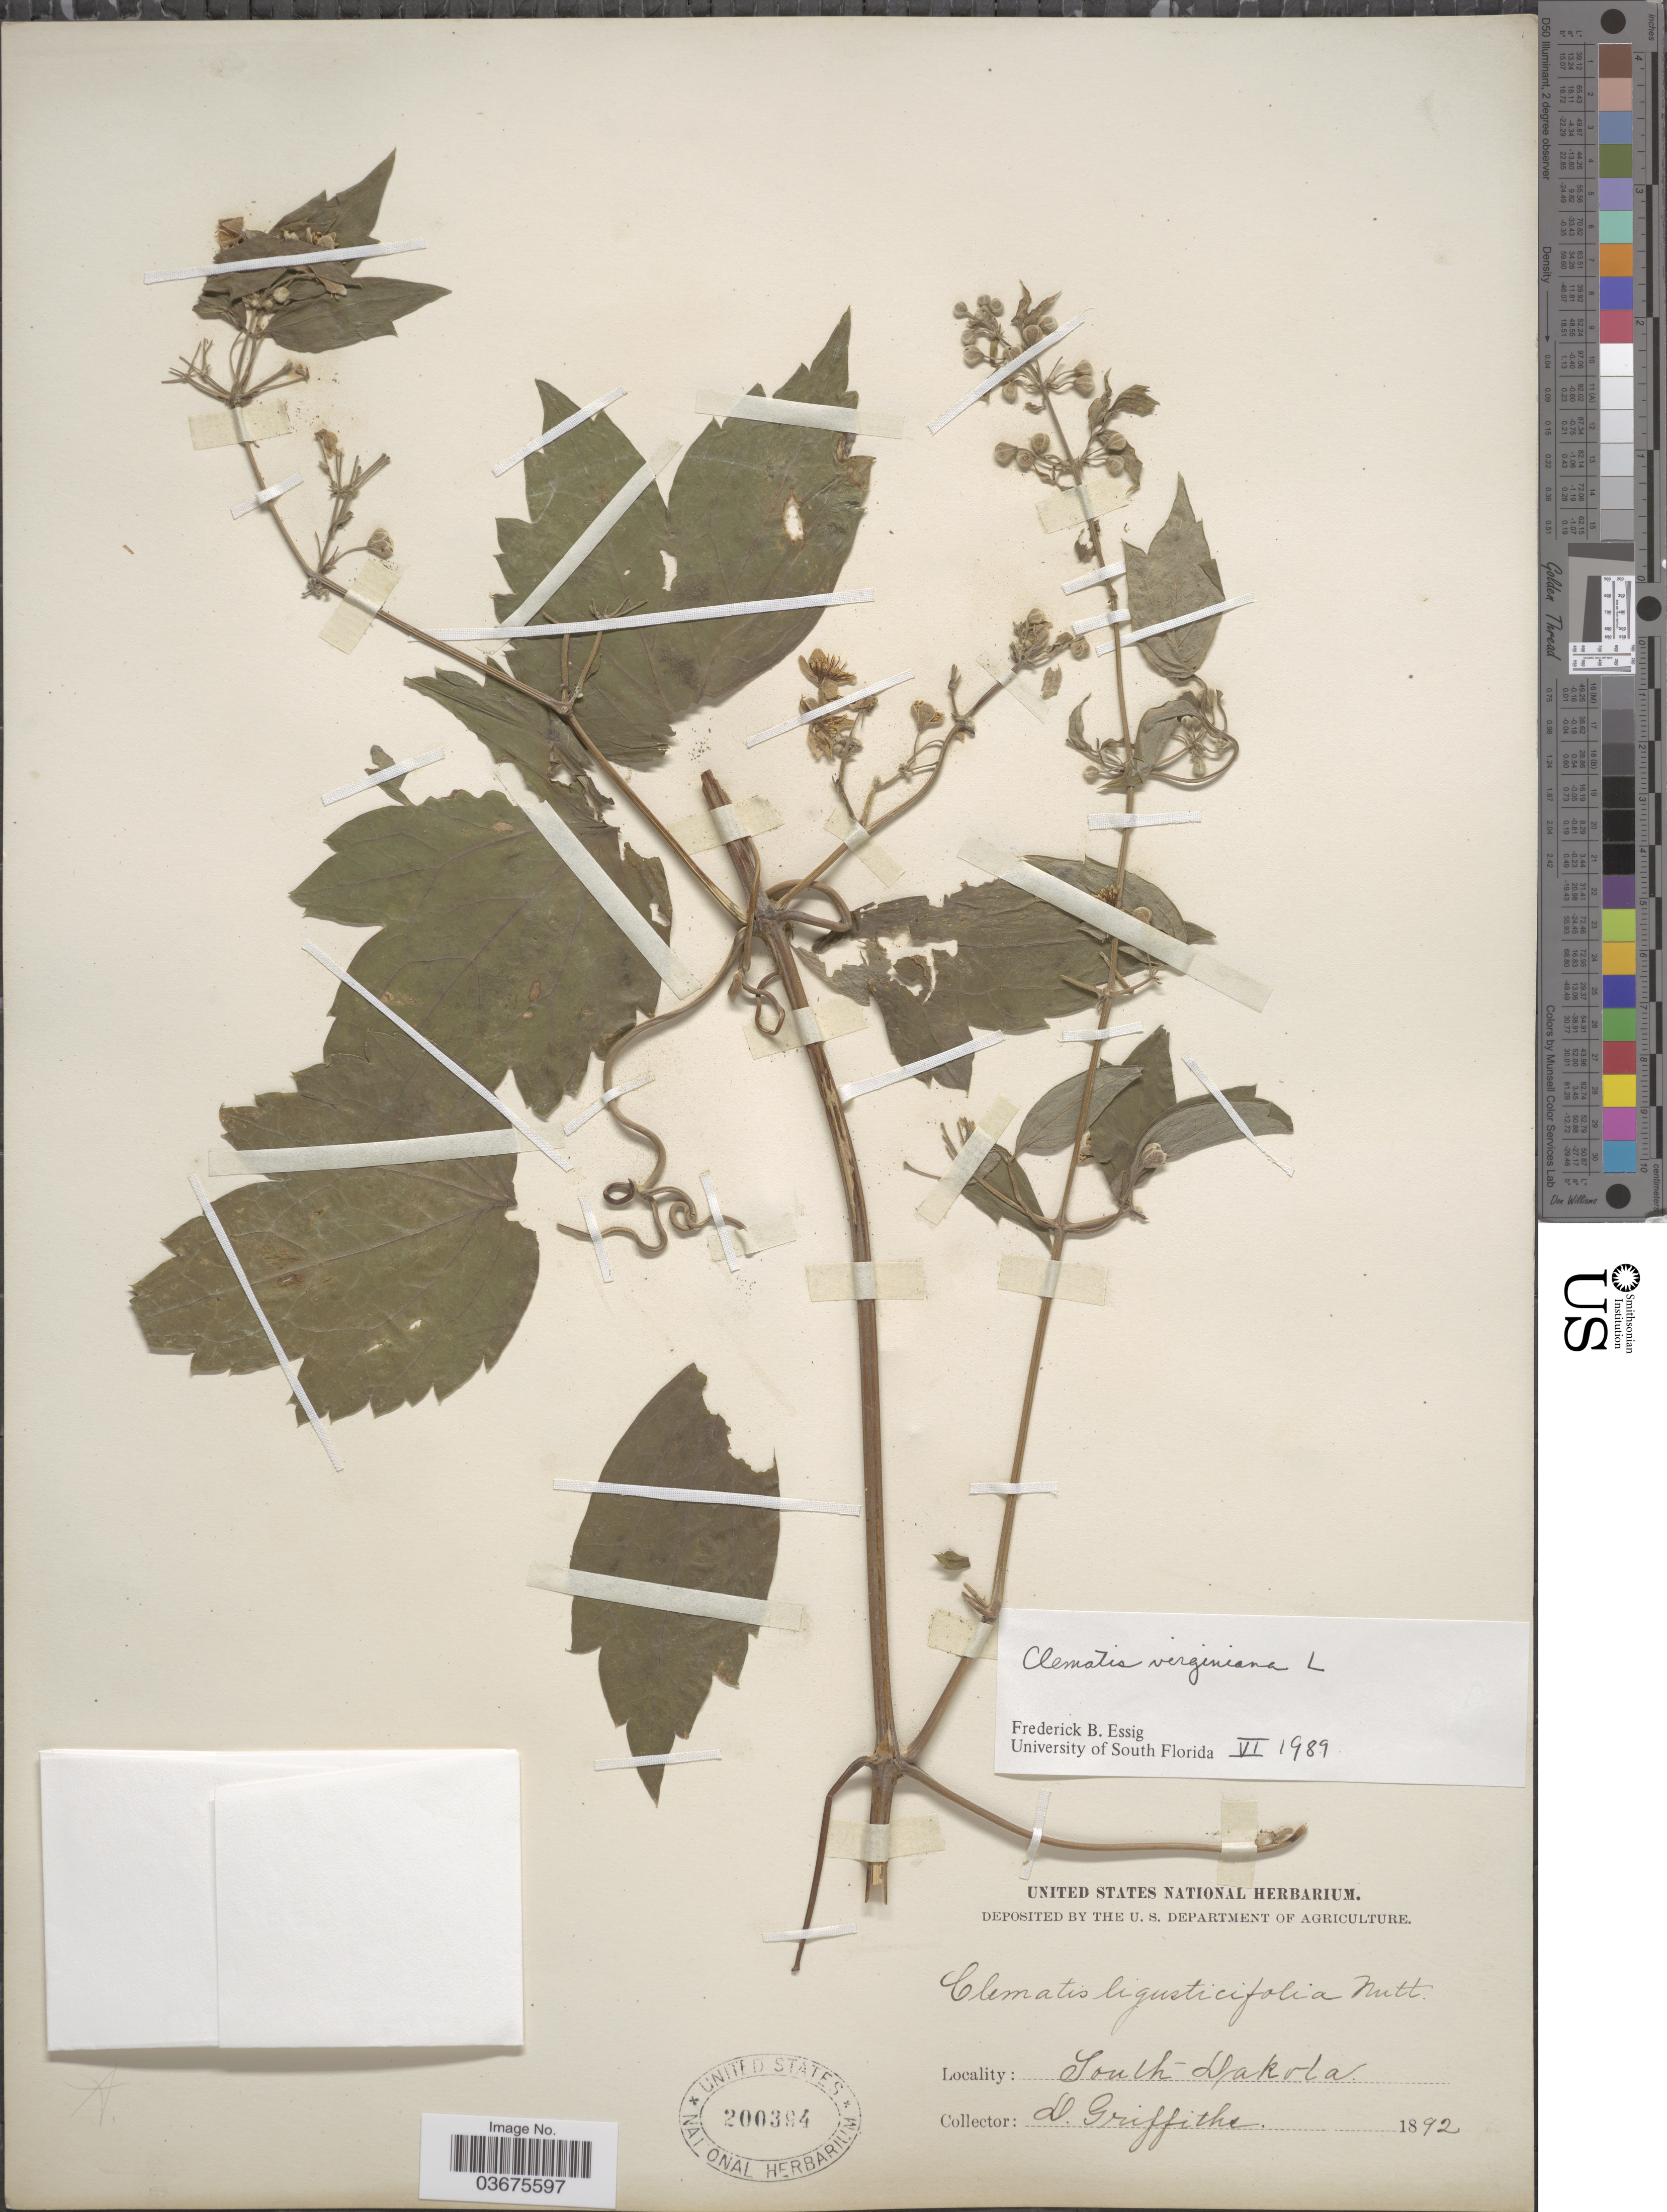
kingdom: Plantae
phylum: Tracheophyta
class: Magnoliopsida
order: Ranunculales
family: Ranunculaceae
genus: Clematis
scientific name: Clematis virginiana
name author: L.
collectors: D. Griffiths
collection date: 1892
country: United States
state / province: South Dakota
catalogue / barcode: US 200394